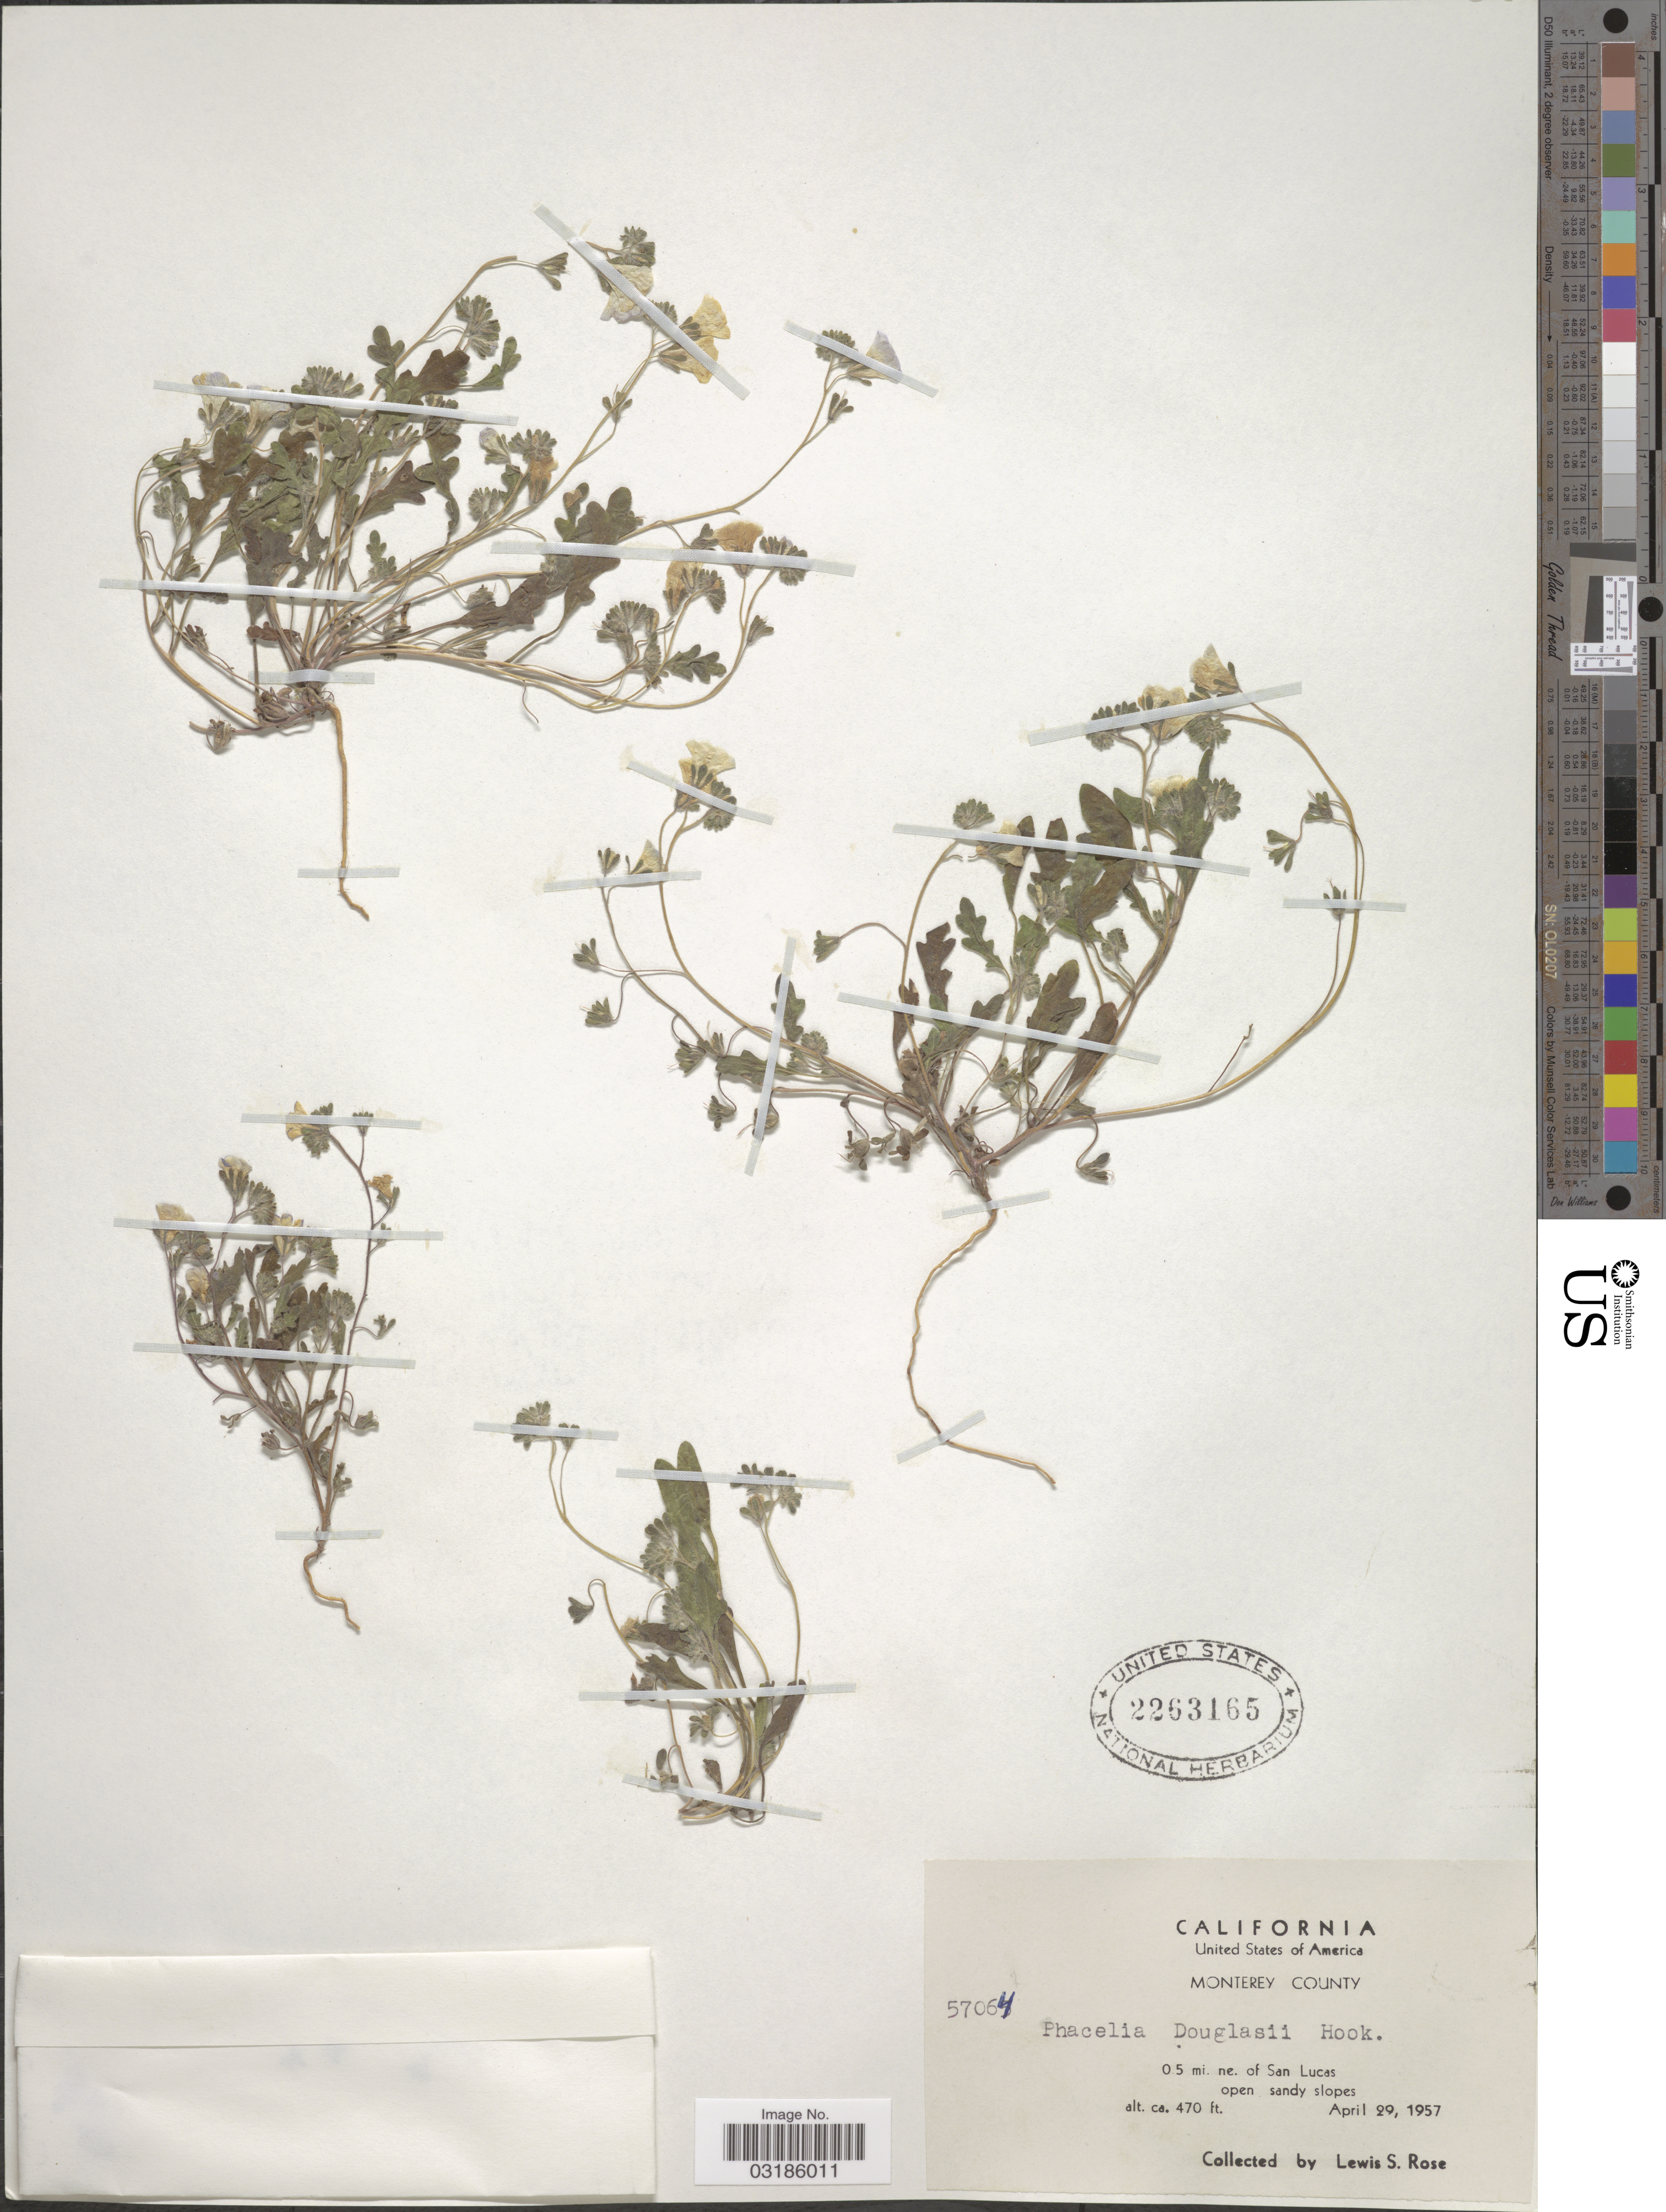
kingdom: Plantae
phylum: Tracheophyta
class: Magnoliopsida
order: Boraginales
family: Hydrophyllaceae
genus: Phacelia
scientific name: Phacelia douglasii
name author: (Benth.) Torr.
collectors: L. S. Rose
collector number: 57064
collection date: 1957-04-29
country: United States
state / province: California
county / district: Monterey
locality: Monterey County. 0.5 mi. ne. of San Lucas. open sandy slopes.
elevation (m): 143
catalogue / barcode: US 2263165